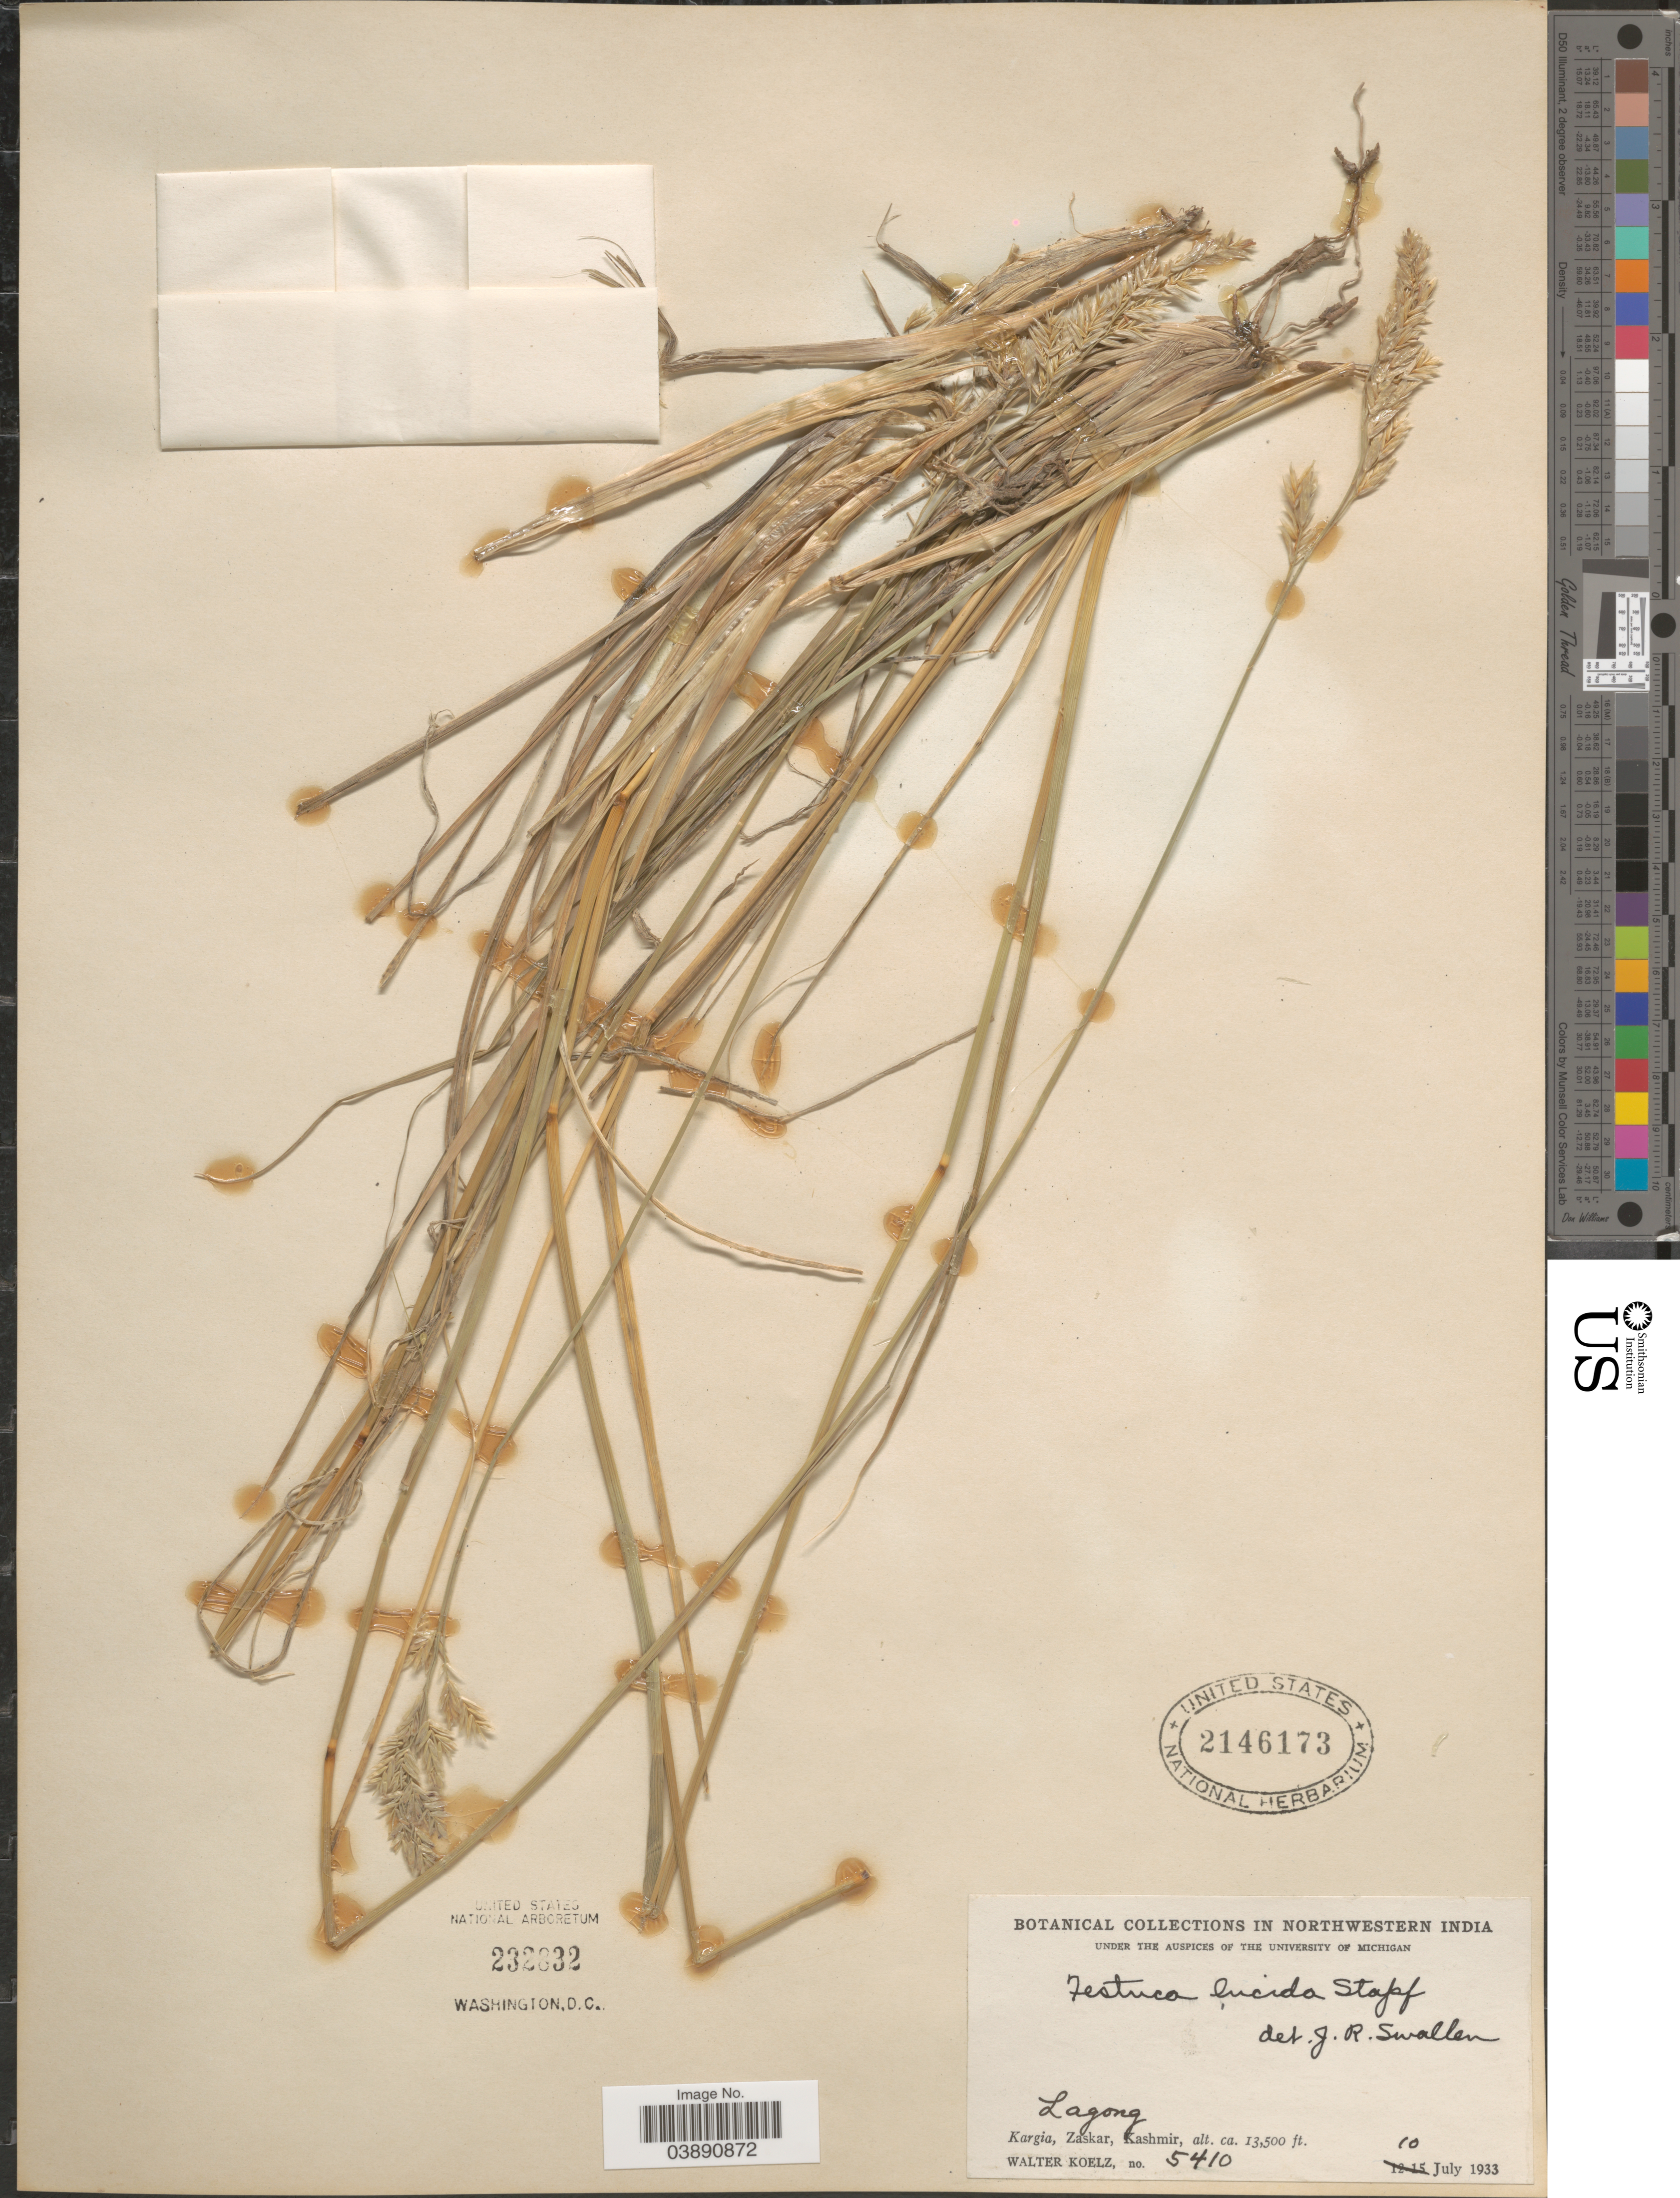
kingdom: Plantae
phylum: Tracheophyta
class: Liliopsida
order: Poales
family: Poaceae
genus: Festuca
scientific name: Festuca lucida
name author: Stapf & Hook. f.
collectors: W. N. Koelz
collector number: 5410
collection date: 1933-07-10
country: India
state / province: Jammu and Kashmir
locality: Northwestern India. Lagong. Kargia, Zaskar, Kashmir.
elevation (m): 4115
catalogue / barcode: US 2146173